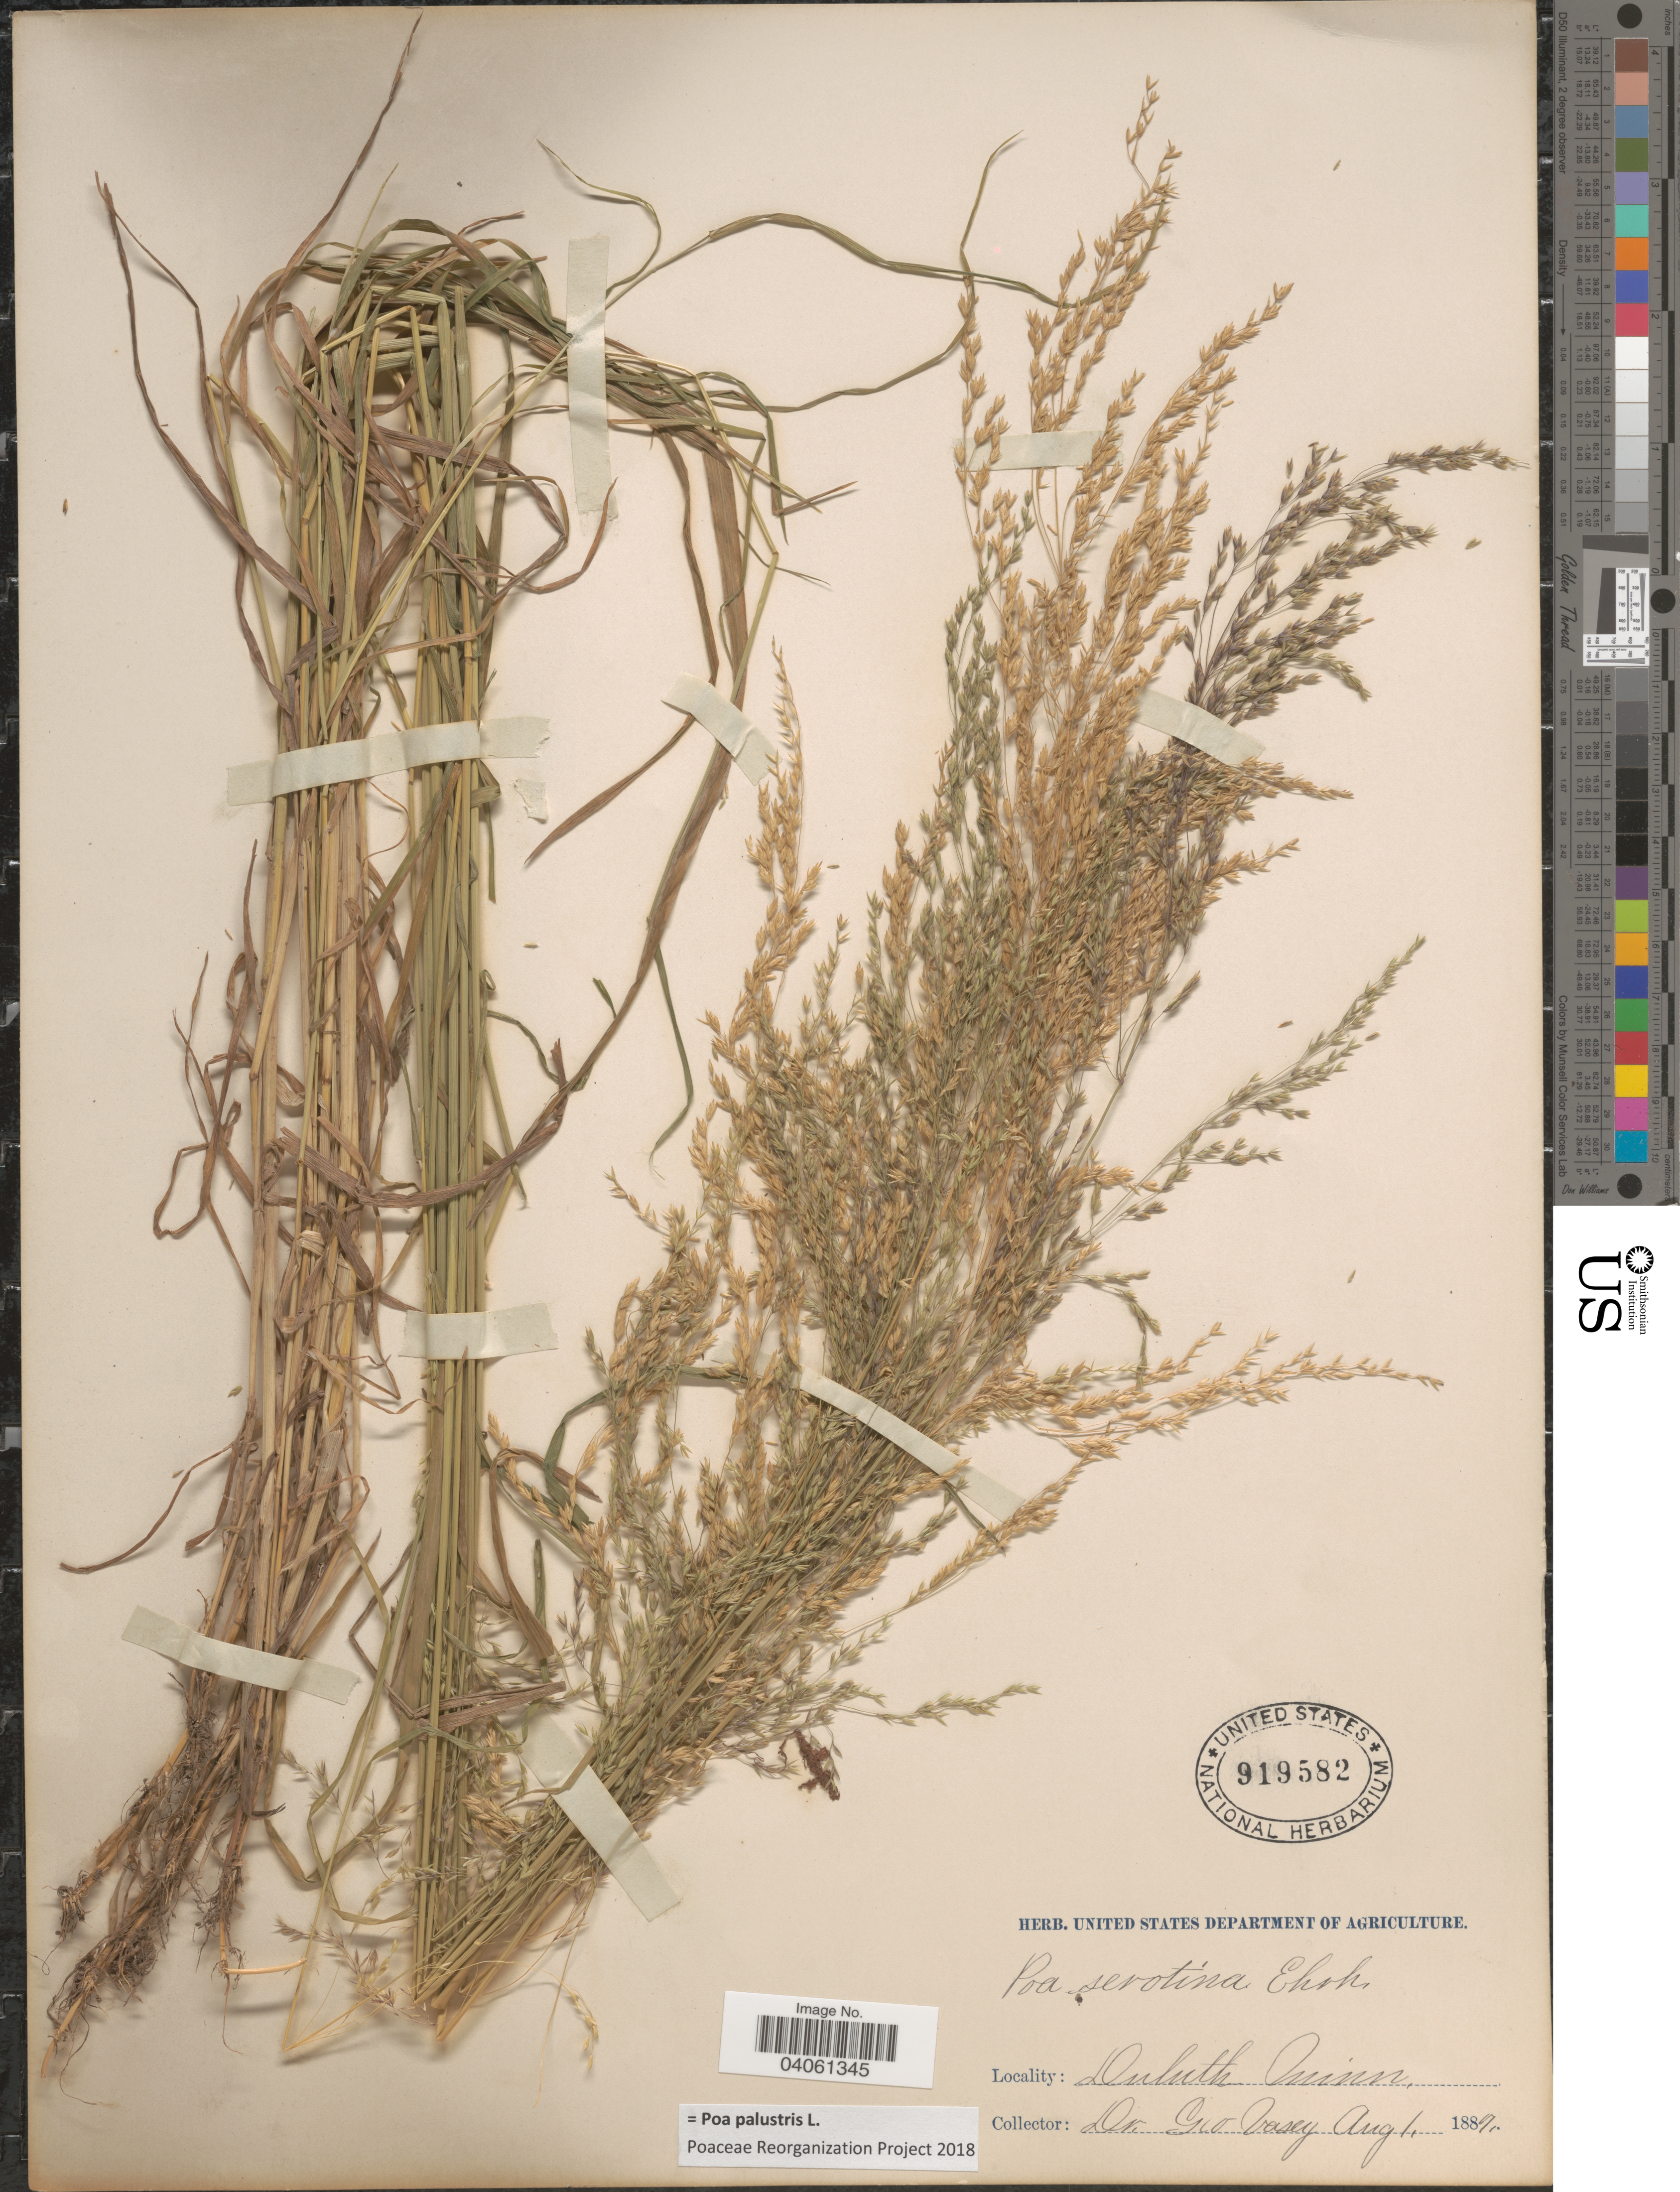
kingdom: Plantae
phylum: Tracheophyta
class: Liliopsida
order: Poales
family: Poaceae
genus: Poa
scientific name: Poa palustris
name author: L.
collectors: G. Vasey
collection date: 1887-08-01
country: United States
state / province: Minnesota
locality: Duluth.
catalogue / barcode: US 919582